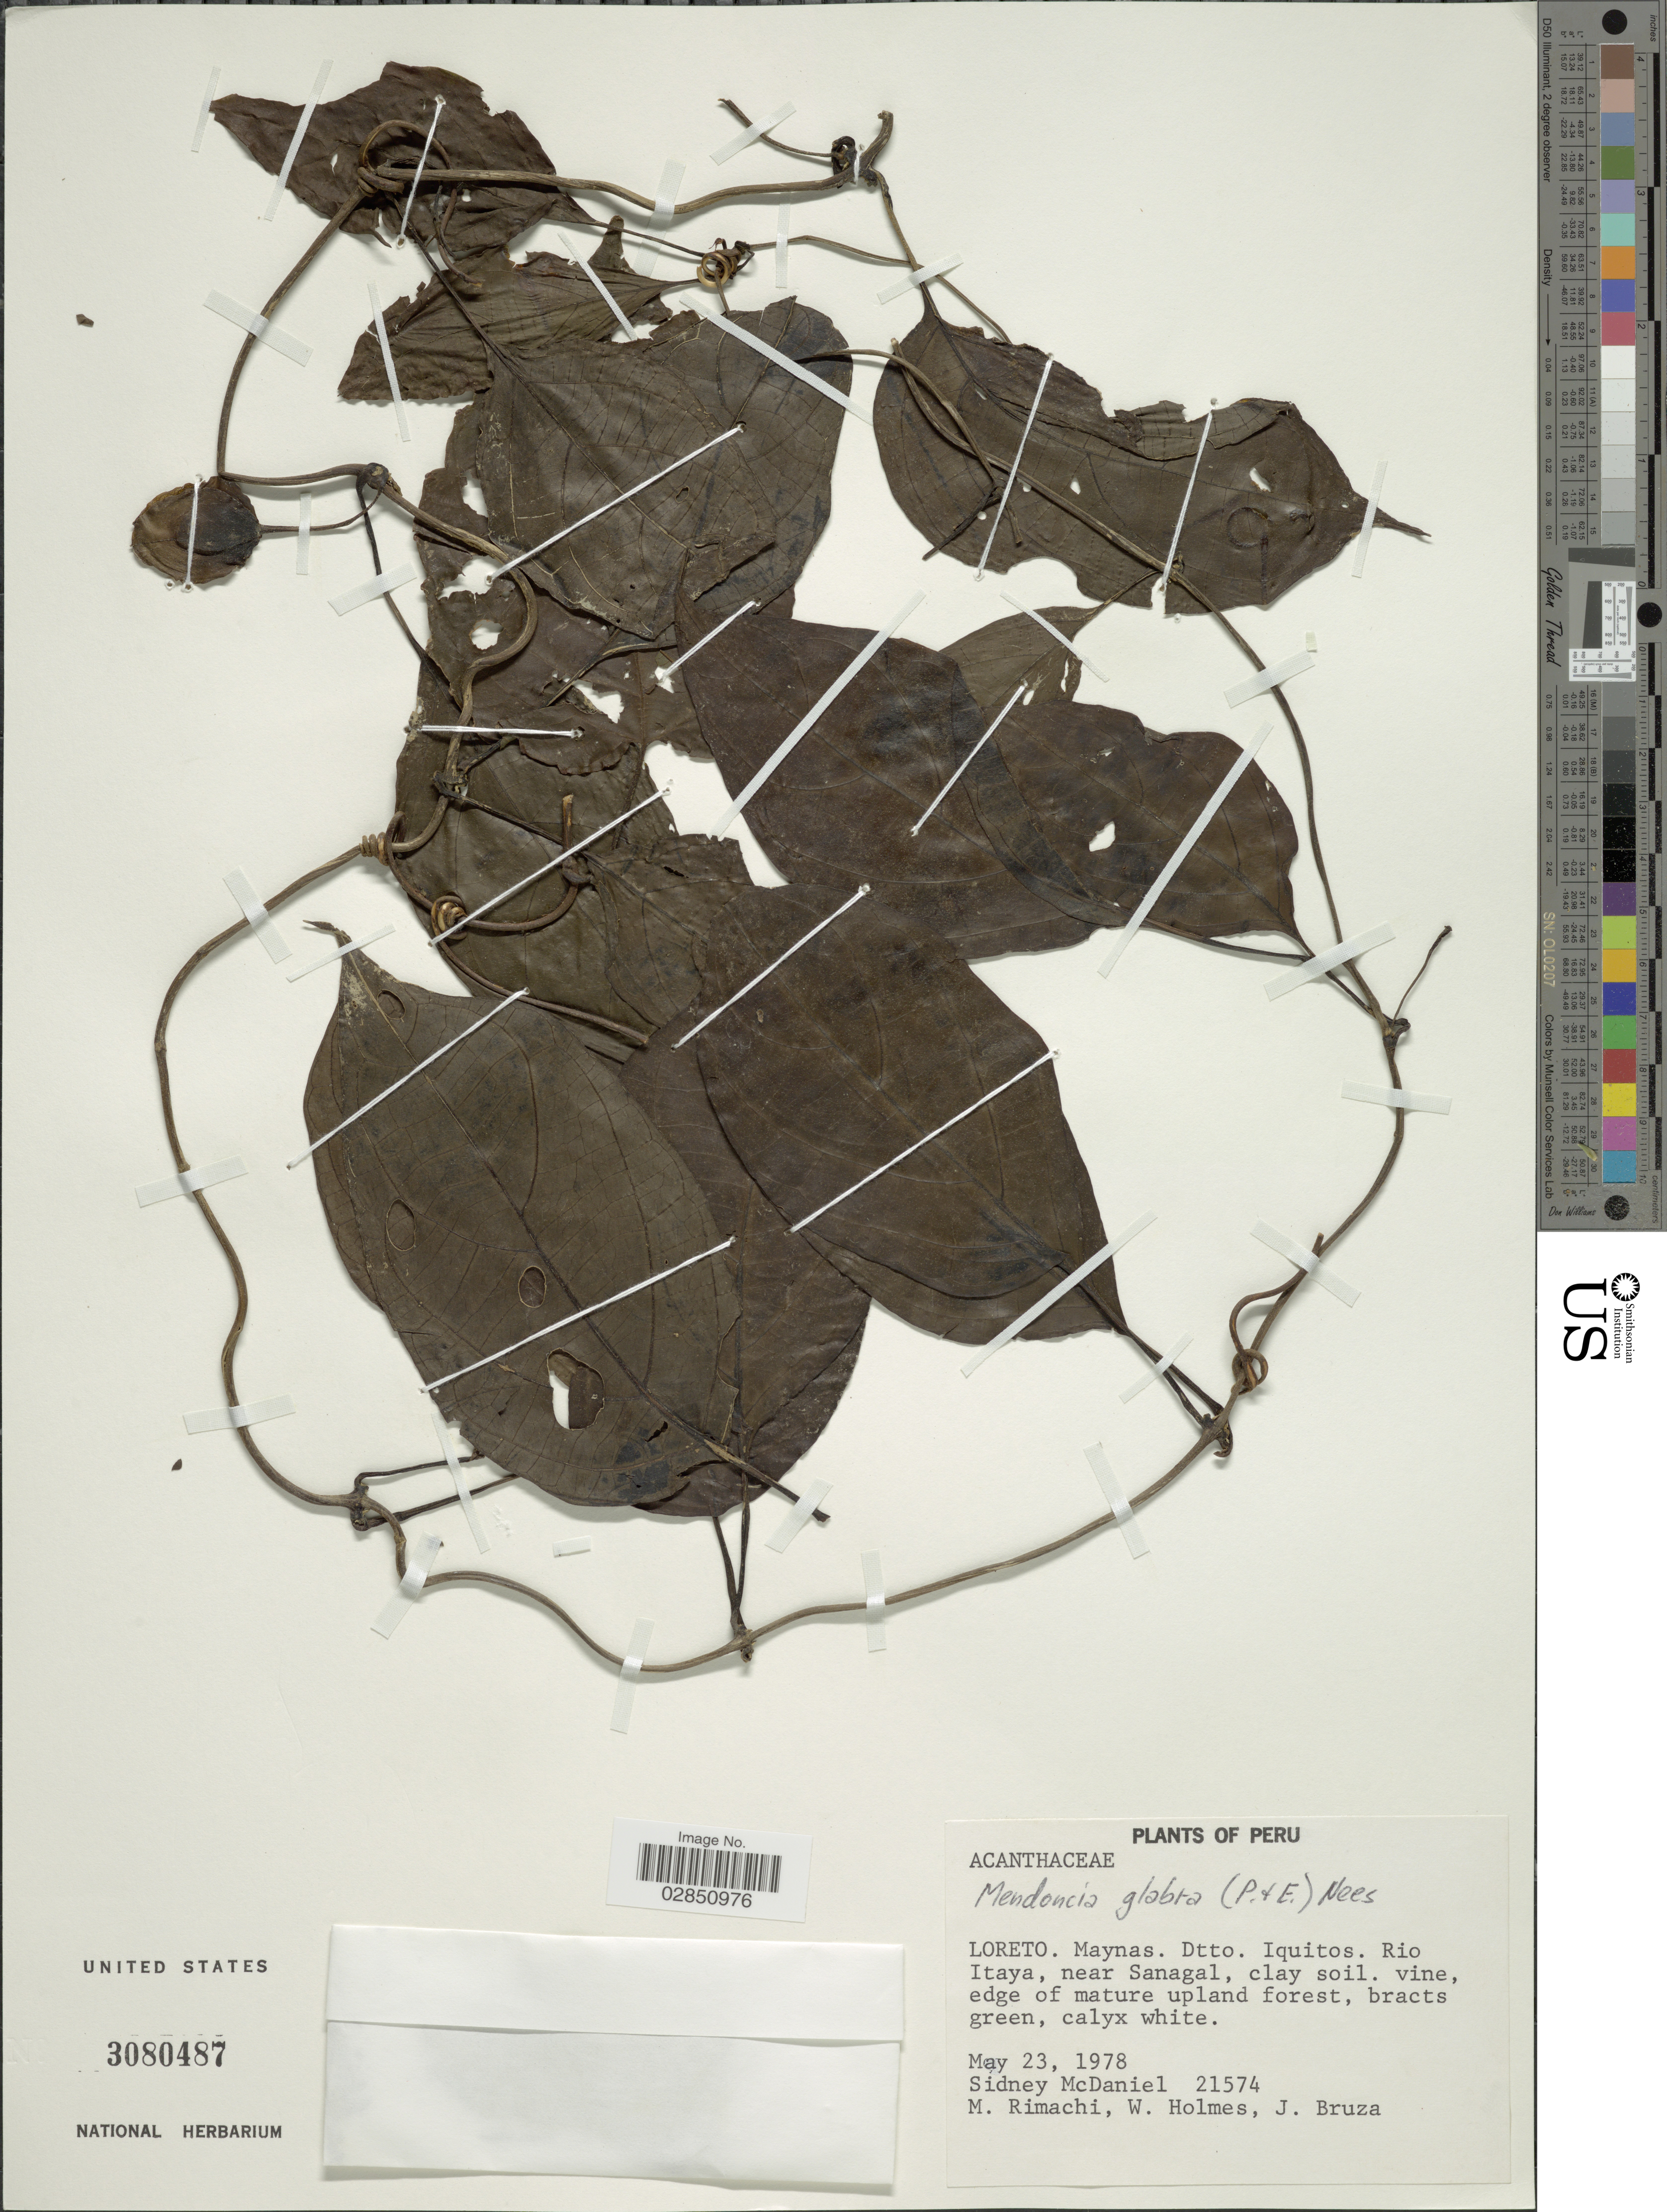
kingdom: Plantae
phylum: Tracheophyta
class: Magnoliopsida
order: Lamiales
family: Acanthaceae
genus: Mendoncia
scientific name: Mendoncia glabra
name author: (Poepp. & Endl.) Nees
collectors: S. McDaniel, M. Rimachi Y., W. Holmes & J. Bruza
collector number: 21574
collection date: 1978-05-23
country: Peru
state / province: Loreto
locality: Maynas, Dtto. Iquitos, Rio Itaya, near Sanagal.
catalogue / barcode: US 3080487